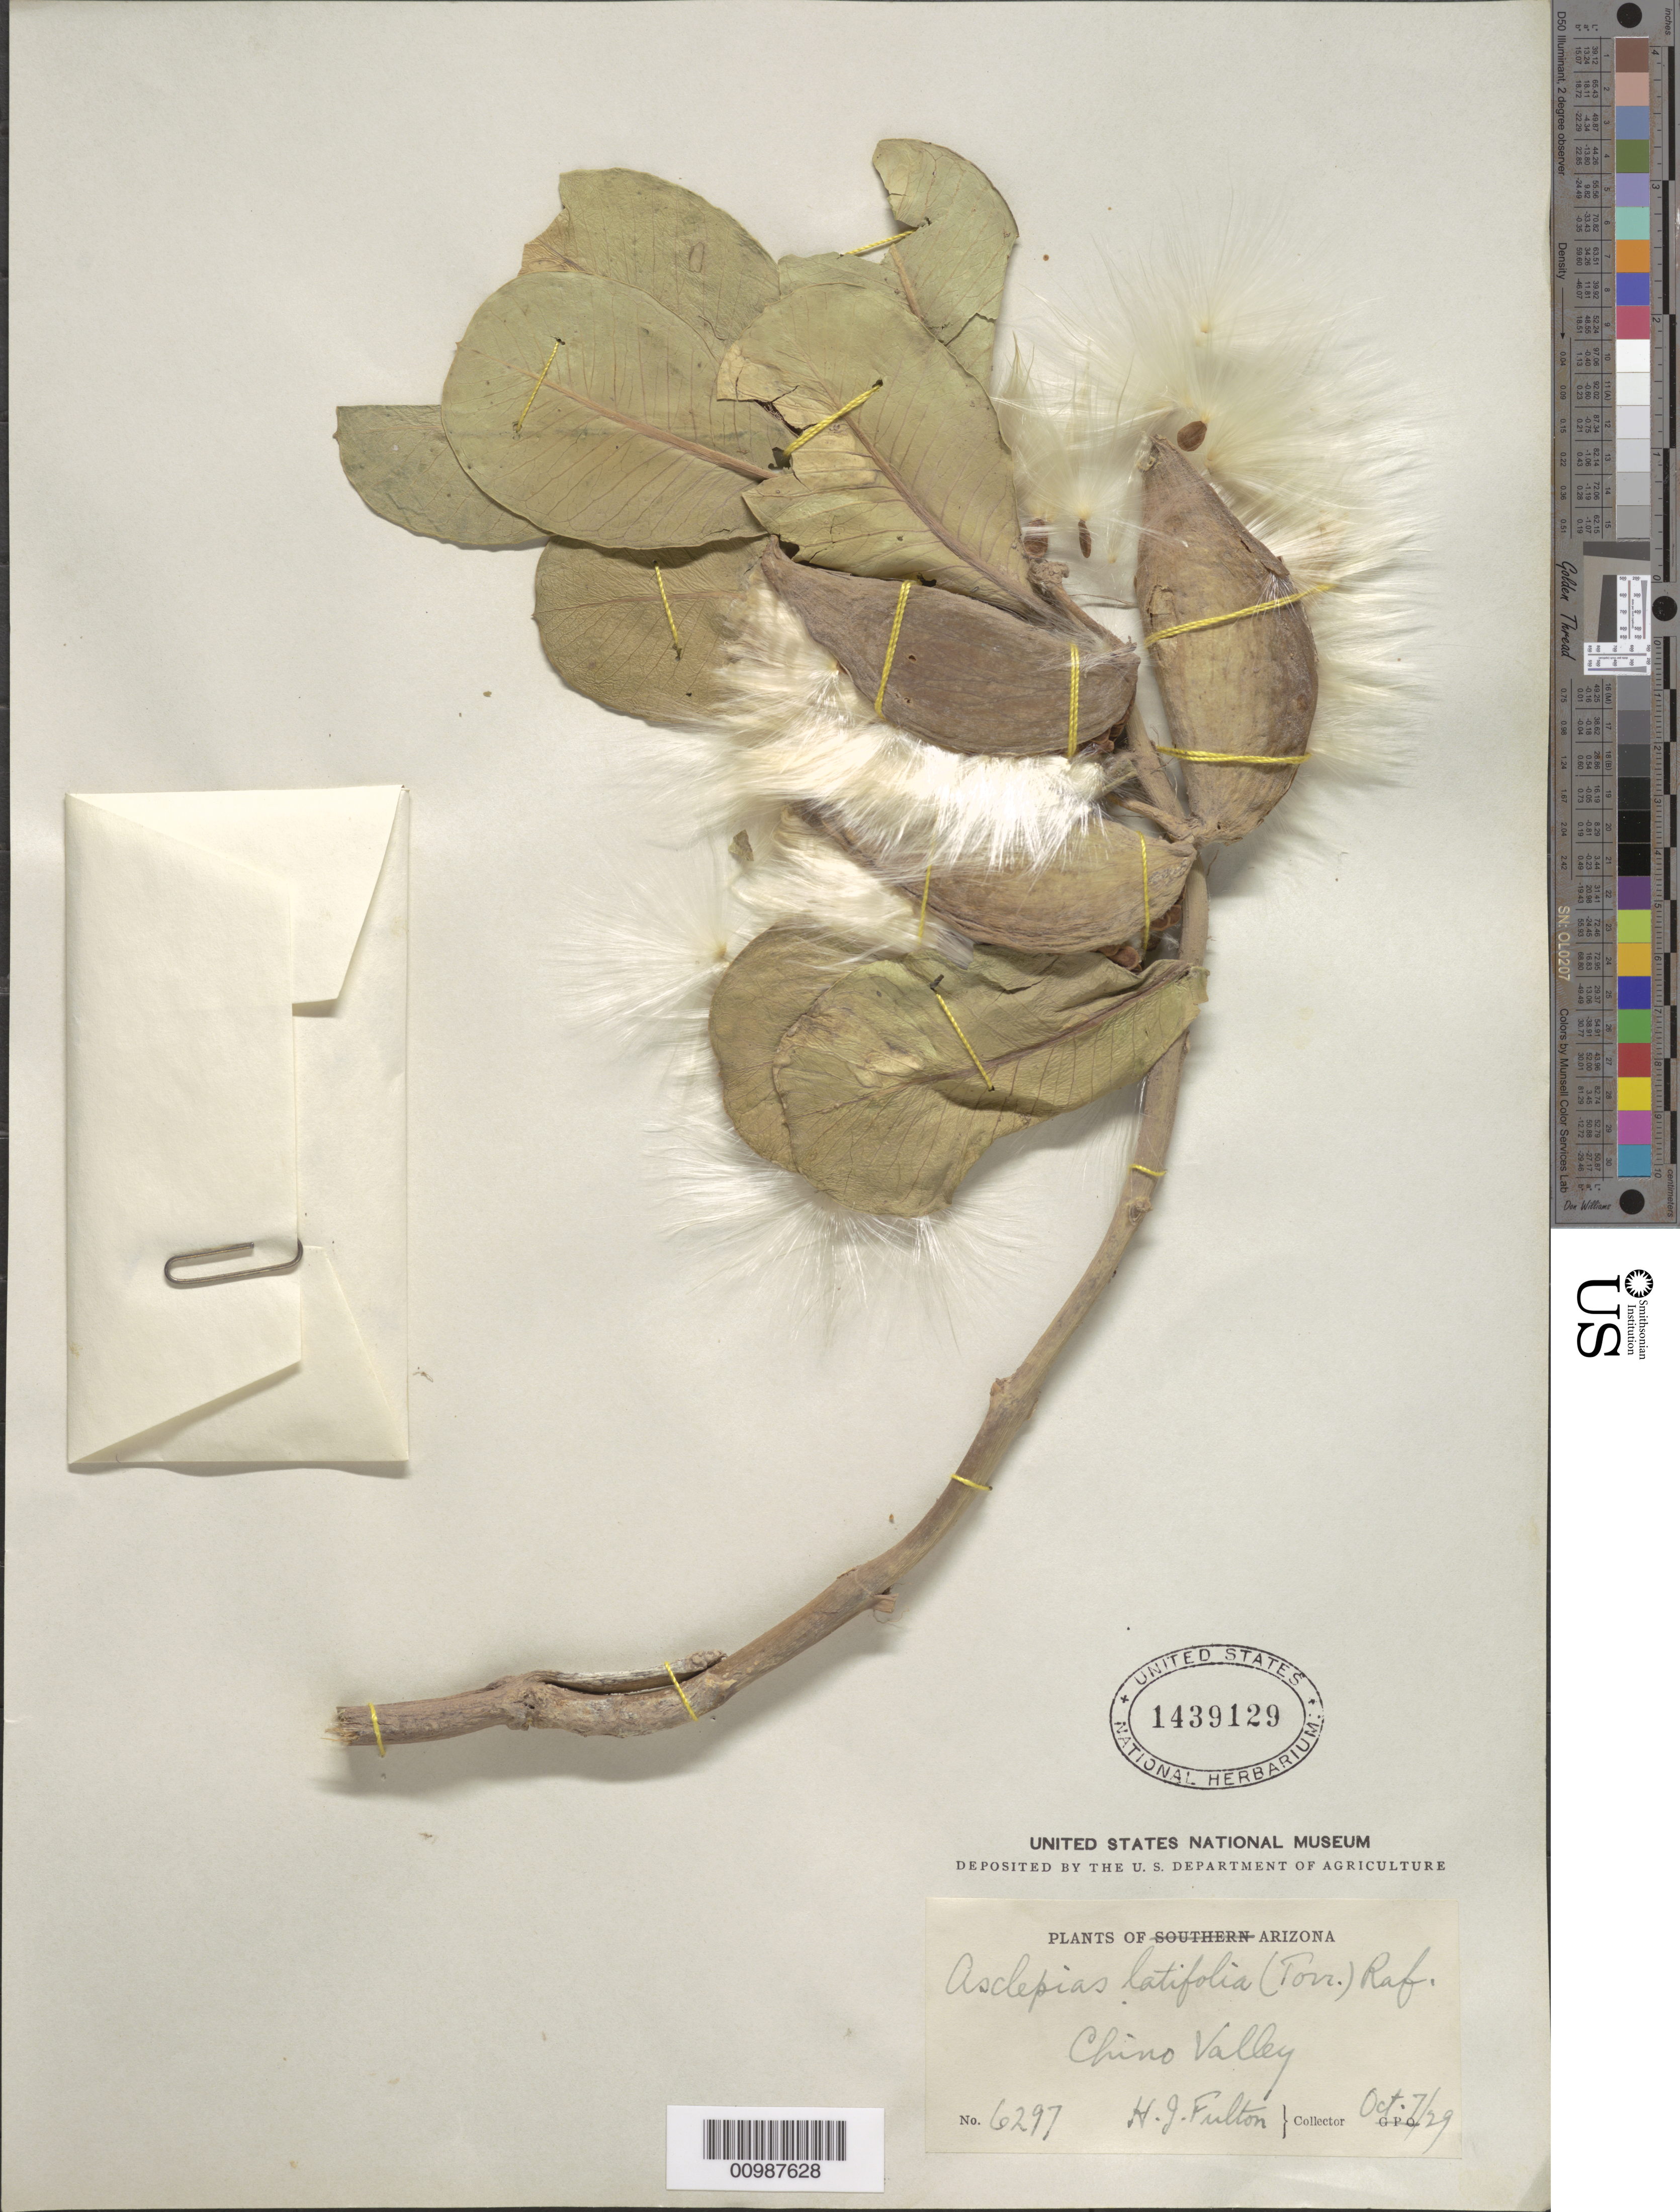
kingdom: Plantae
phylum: Tracheophyta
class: Magnoliopsida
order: Gentianales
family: Apocynaceae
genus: Asclepias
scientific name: Asclepias latifolia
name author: Torr.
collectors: H. Fulton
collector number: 6297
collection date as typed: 07 Oct 1929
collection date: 1929-10-07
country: United States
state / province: Arizona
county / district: Yavapai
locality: Chino Valley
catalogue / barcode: US 1439129